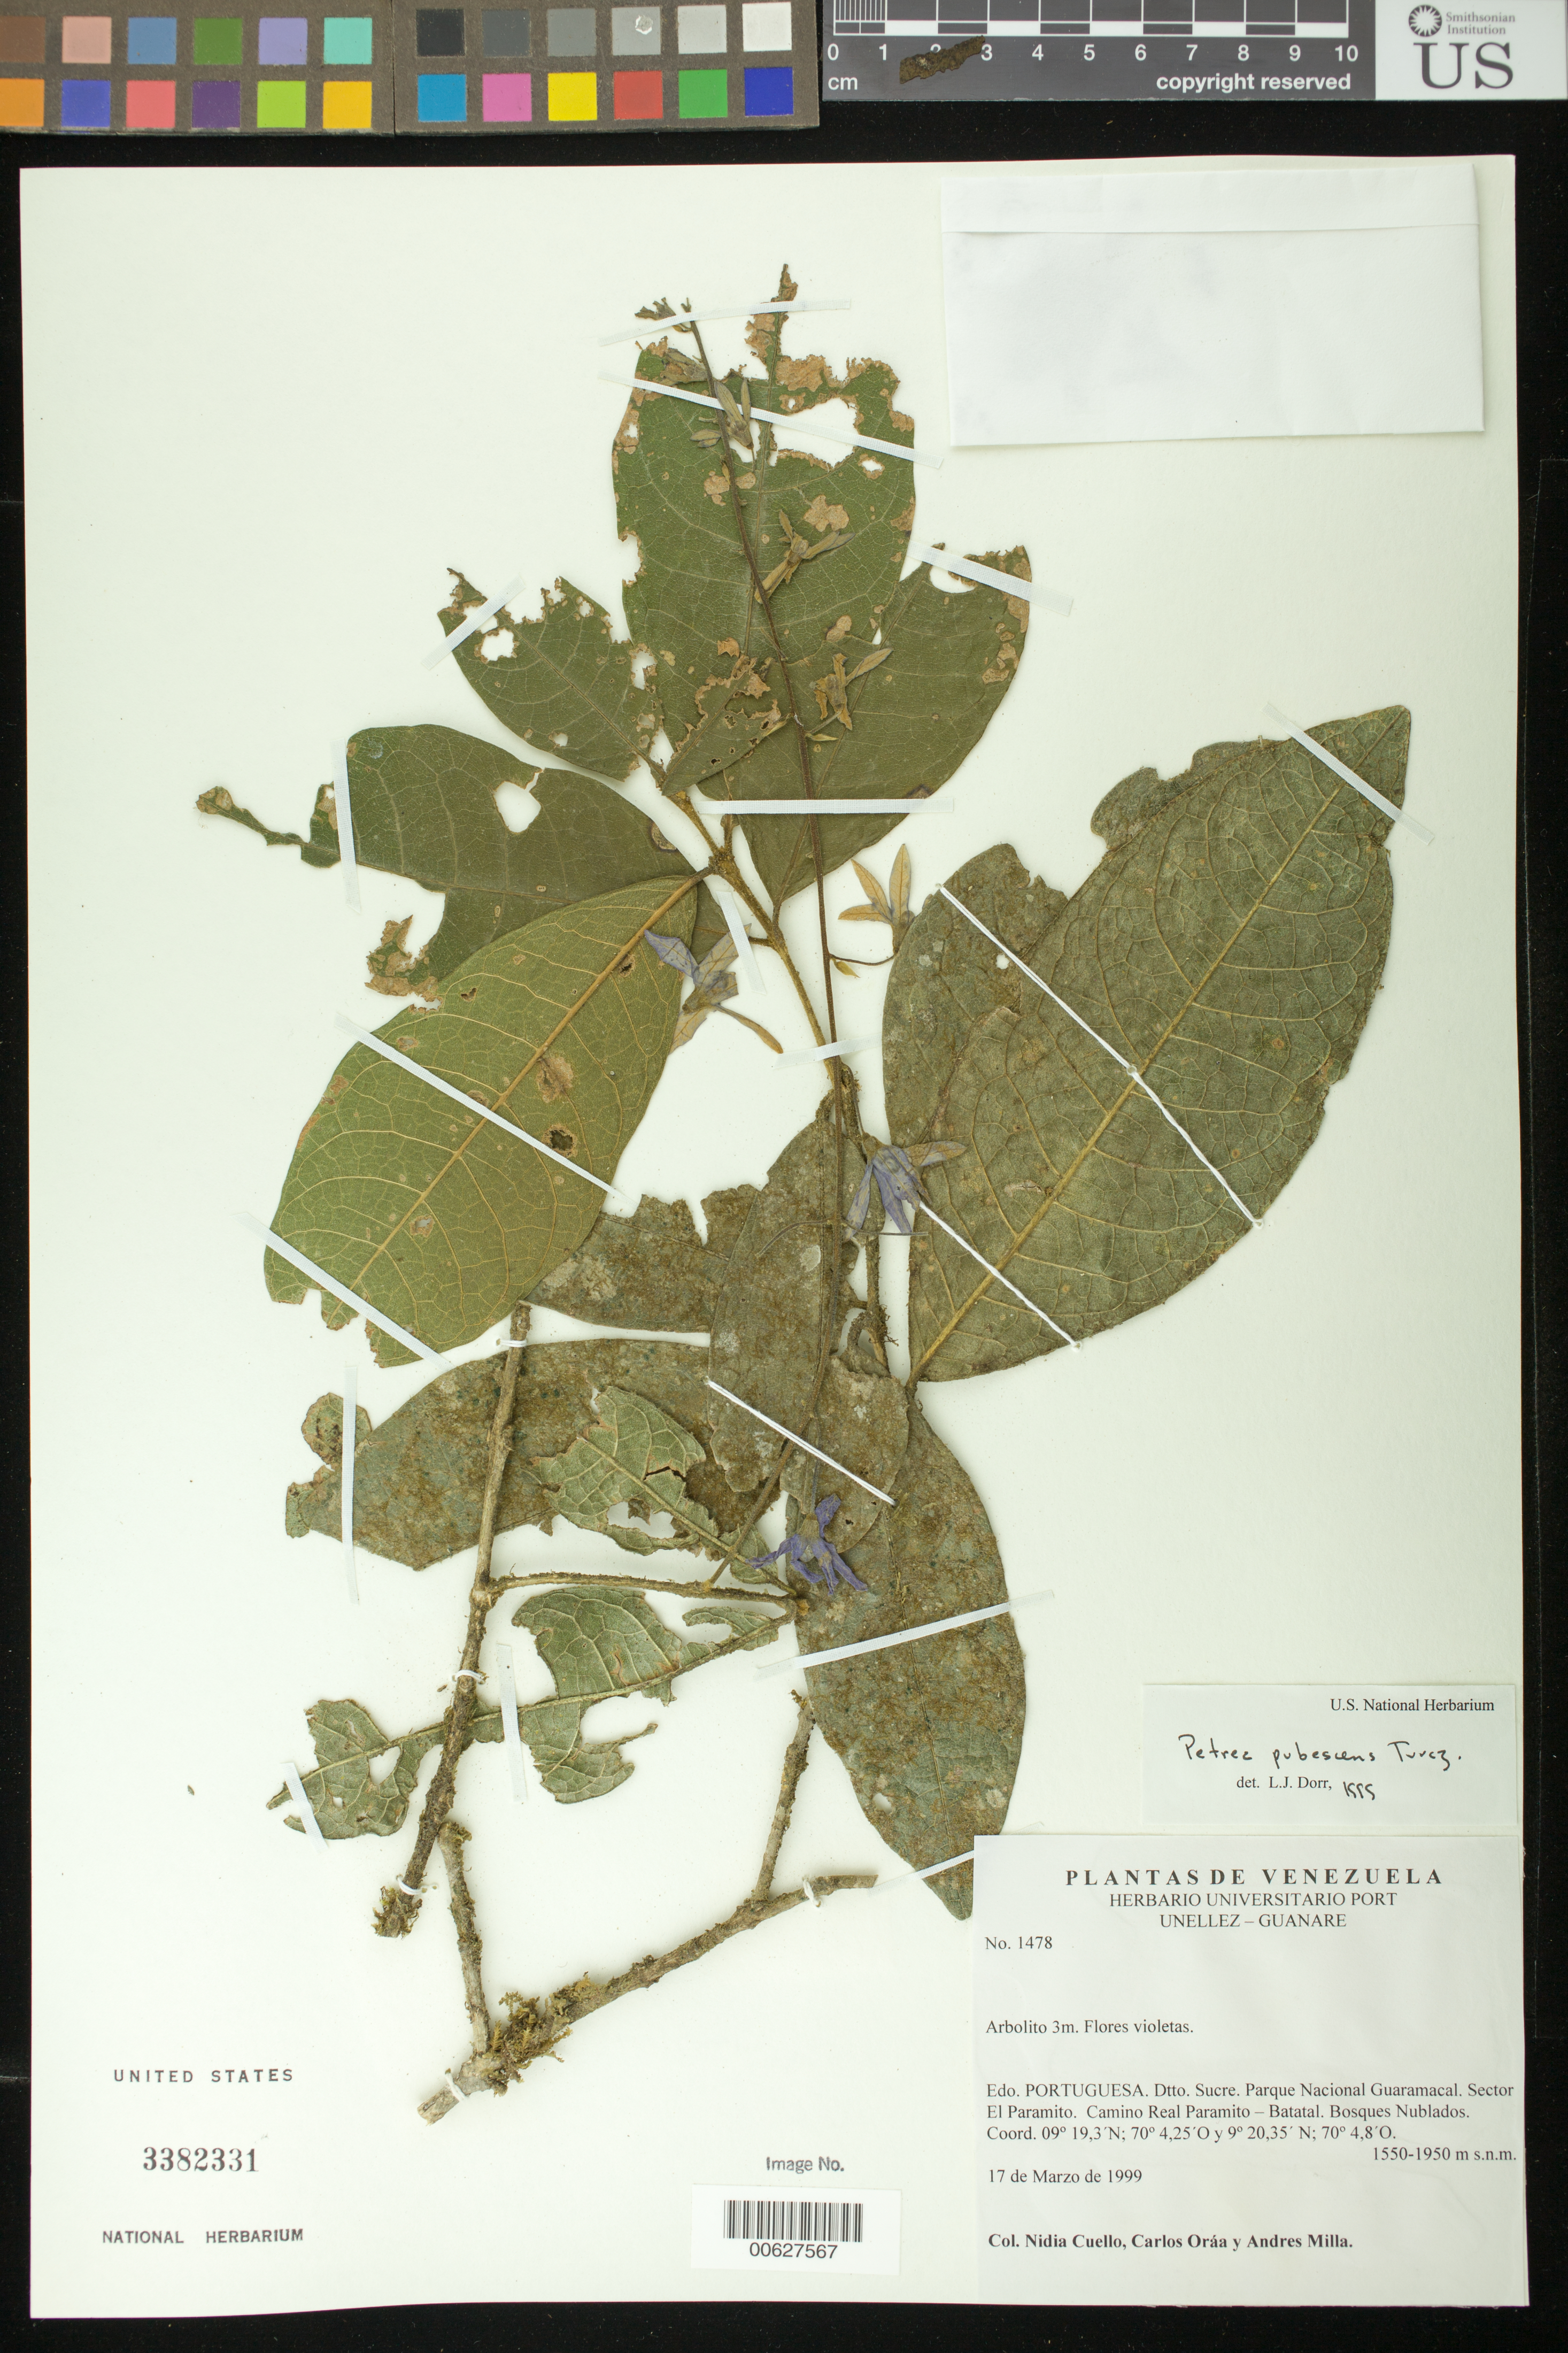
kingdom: Plantae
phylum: Tracheophyta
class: Magnoliopsida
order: Lamiales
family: Verbenaceae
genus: Petrea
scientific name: Petrea pubescens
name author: Turcz.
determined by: Dorr, L. J., (BOT), Smithsonian Institution - National Museum of Natural History (UNITED STATES)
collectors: N. L. Cuello, C. Oráa & A. Milla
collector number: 1478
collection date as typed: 17 Mar 1999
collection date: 1999-03-17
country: Venezuela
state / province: Portuguesa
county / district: Sucre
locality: Parque Nacional Guaramacal. Sector El Paramito. Camino Real Paramito - Batatal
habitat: Bosques nublados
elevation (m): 1550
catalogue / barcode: US 3382331